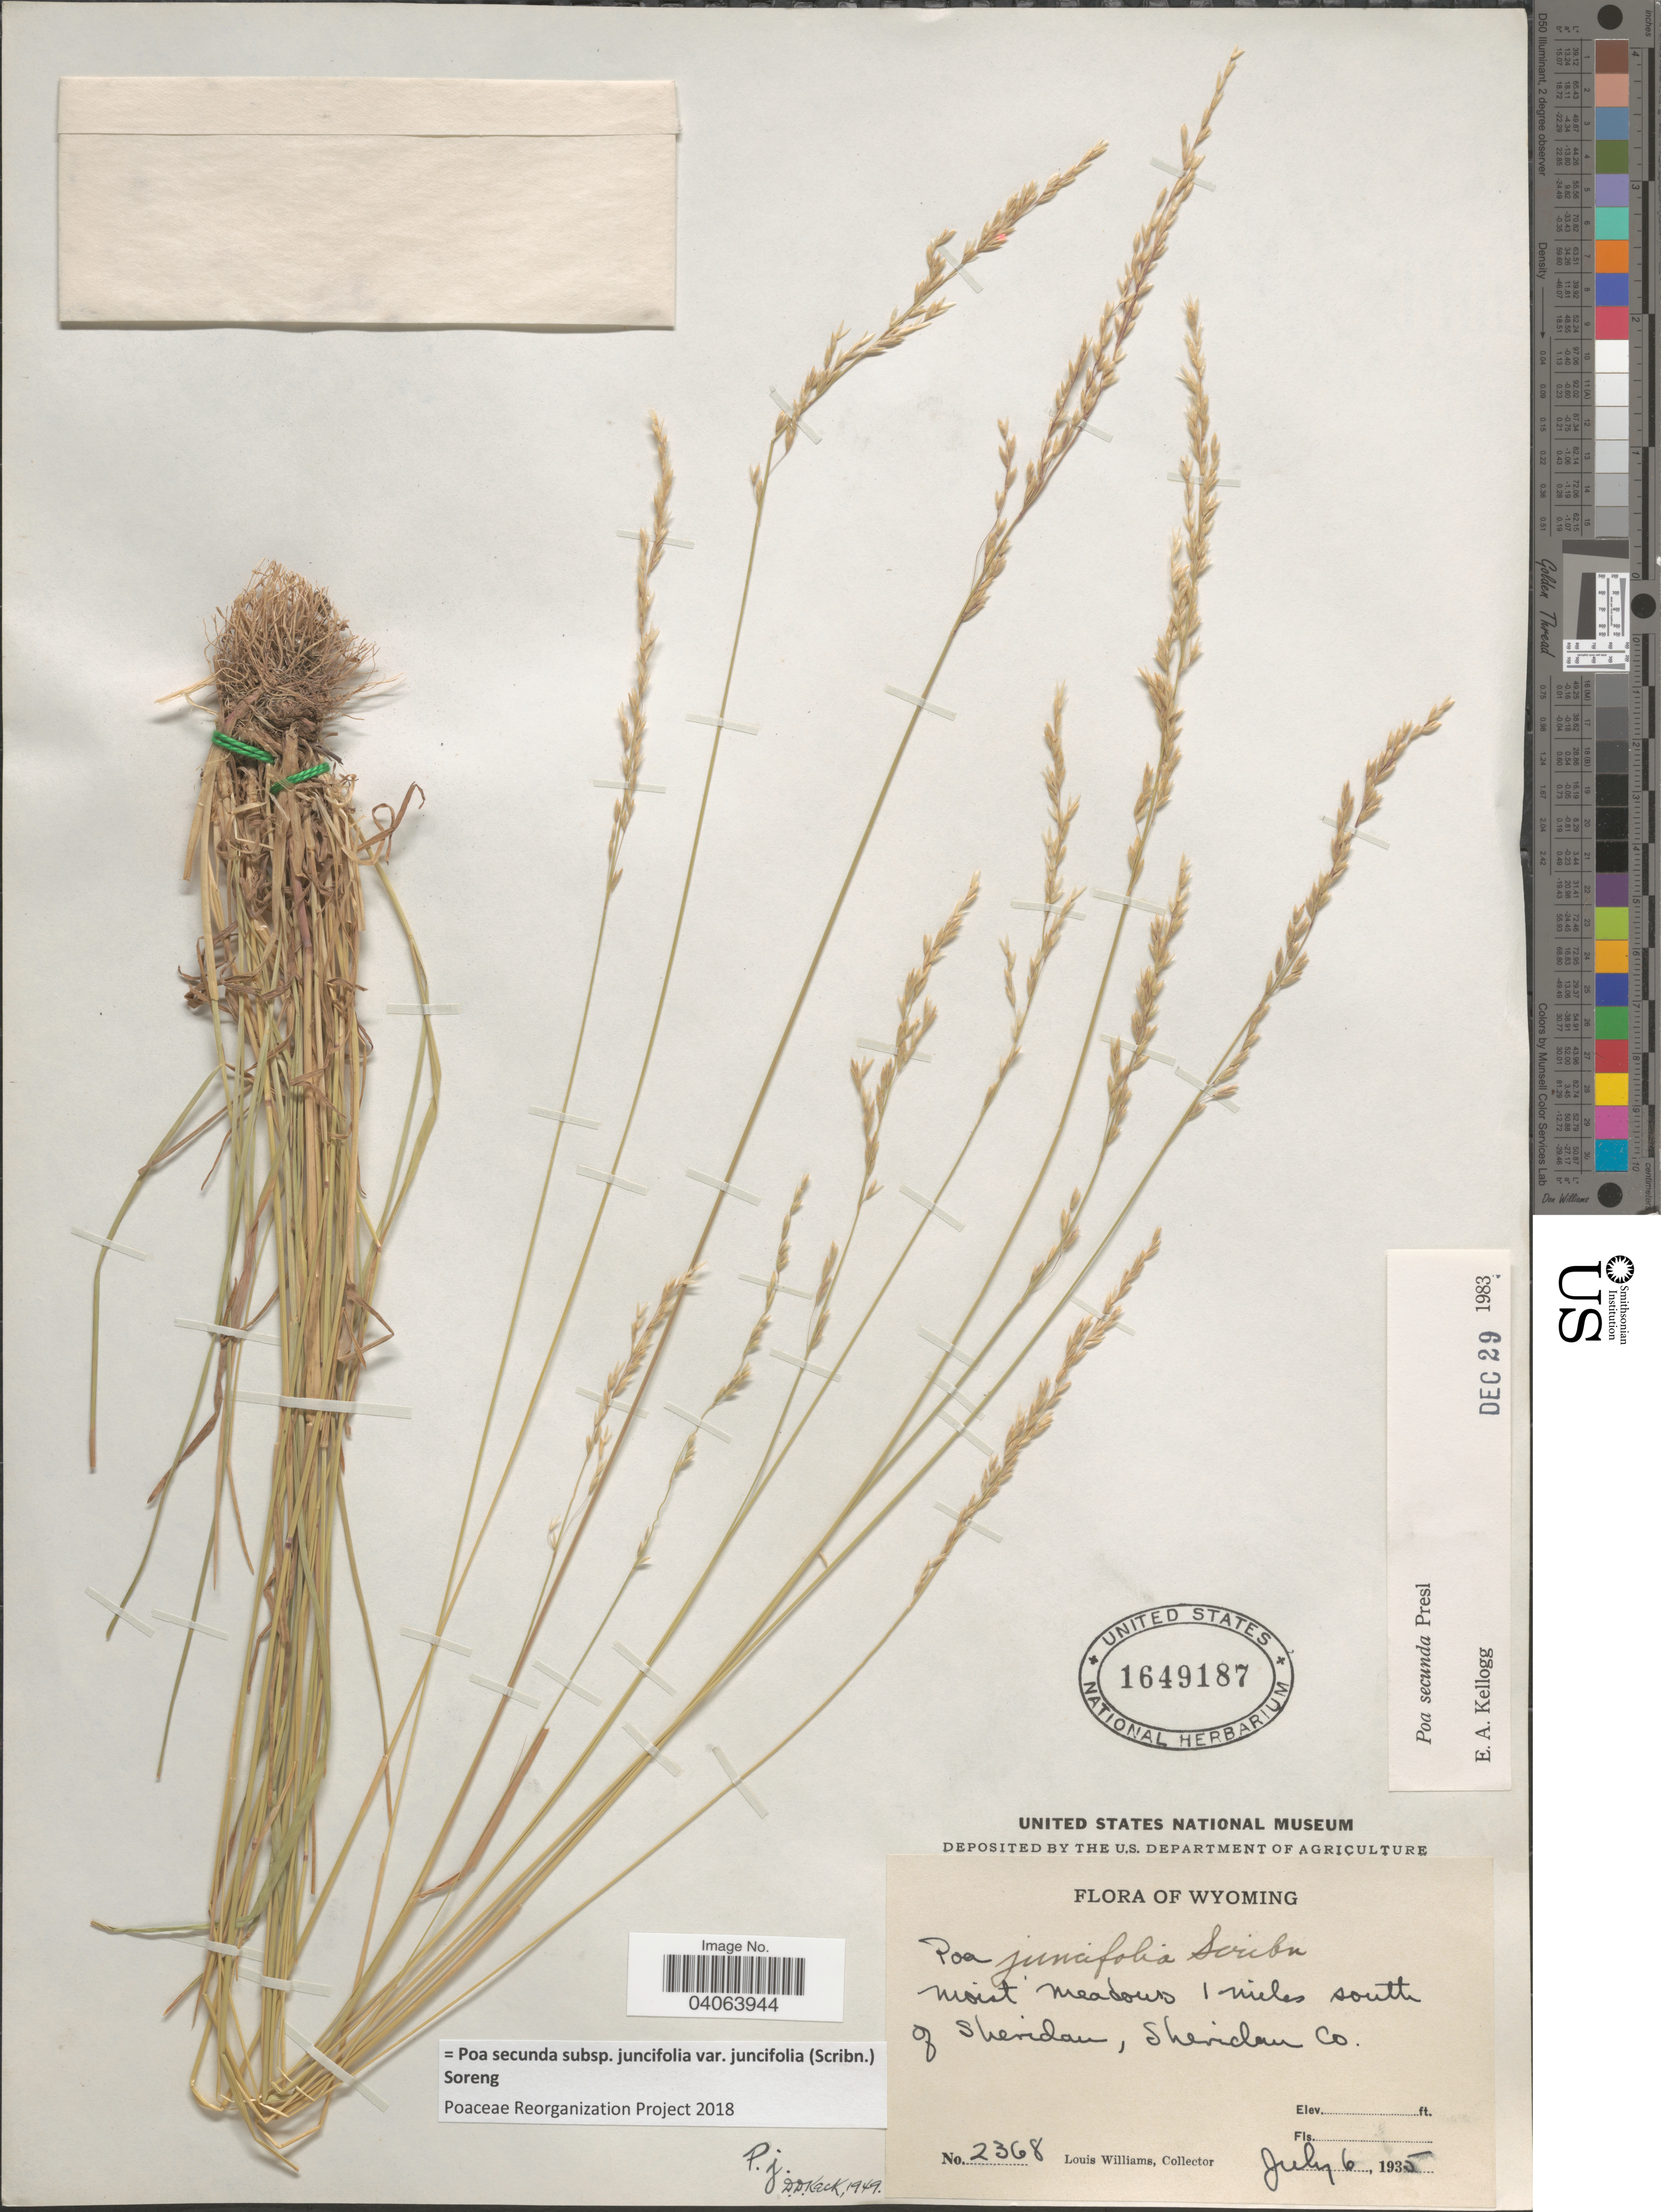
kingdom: Plantae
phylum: Tracheophyta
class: Liliopsida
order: Poales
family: Poaceae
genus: Poa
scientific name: Poa secunda subsp. juncifolia var. juncifolia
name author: (Scribn.) Soreng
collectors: L. O. Williams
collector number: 2368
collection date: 1935-07-06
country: United States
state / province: Wyoming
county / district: Sheridan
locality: Moist meadows 1 miles south of Sheridan, Sheridan Co.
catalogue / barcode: US 1649187